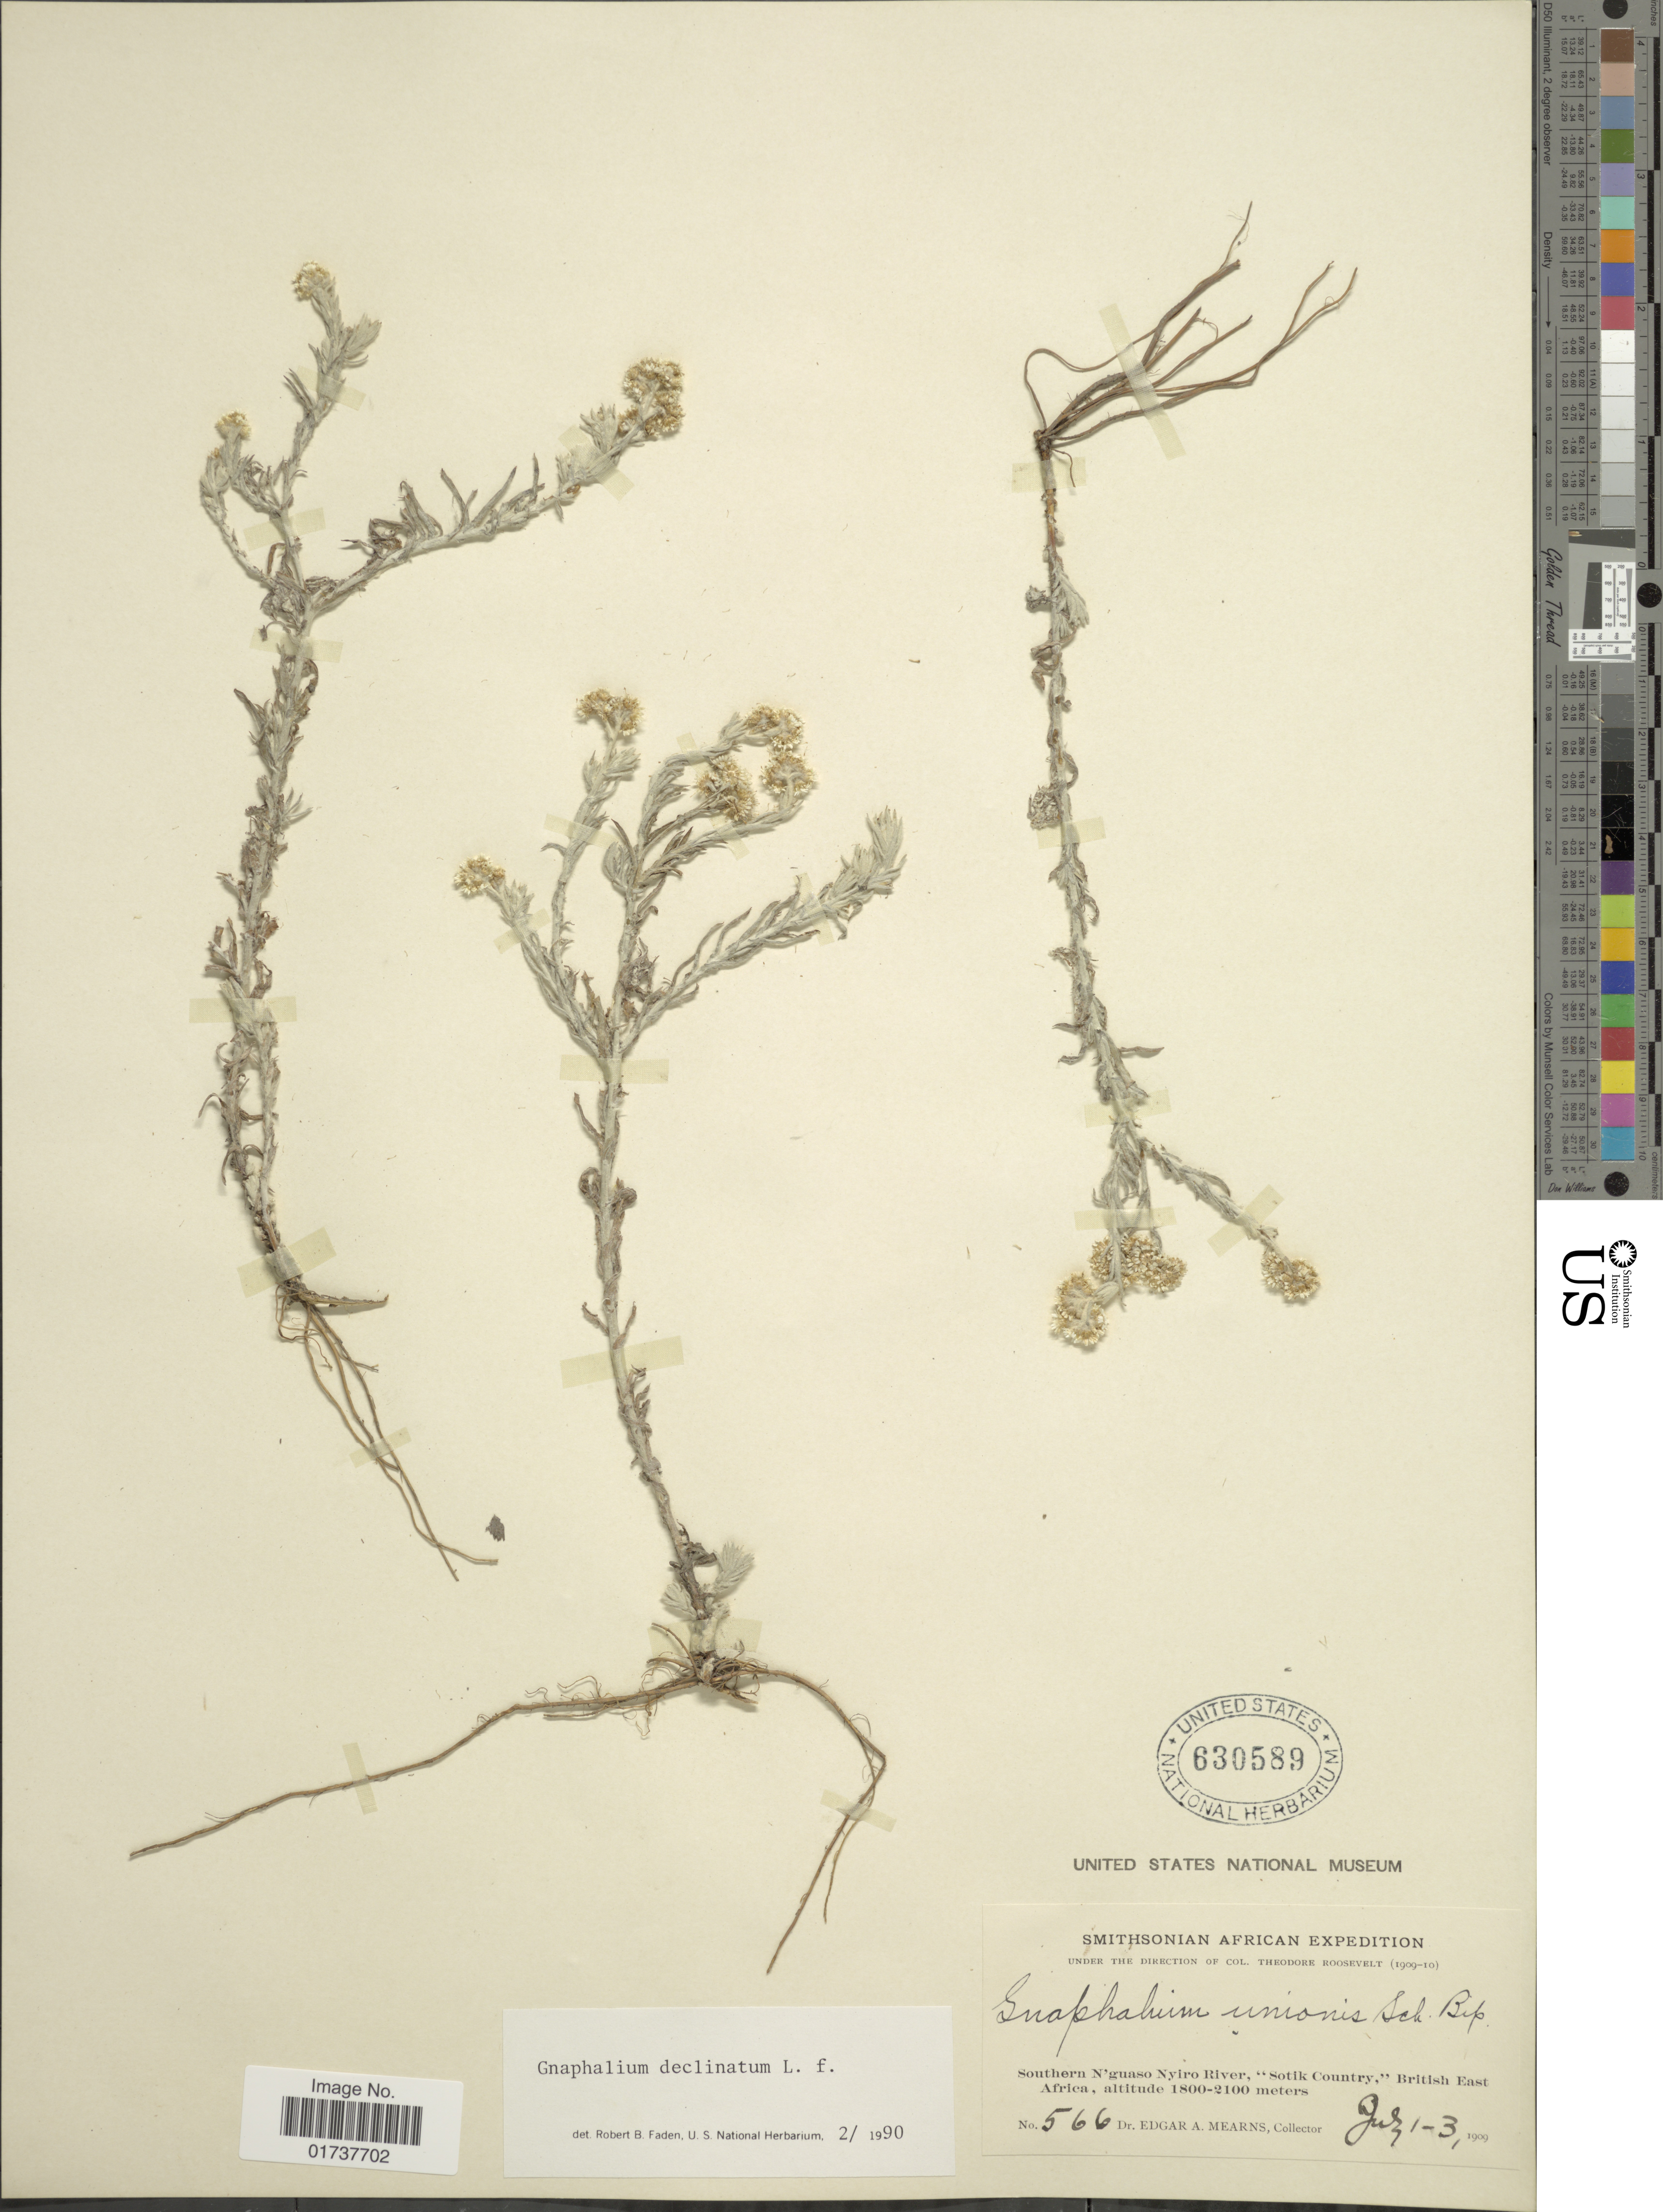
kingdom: Plantae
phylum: Tracheophyta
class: Magnoliopsida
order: Asterales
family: Asteraceae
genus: Gnaphalium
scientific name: Gnaphalium declinatum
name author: L. f.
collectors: E. A. Mearns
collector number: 566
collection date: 1909-07-01/1909-07-03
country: Kenya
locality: Southern N'guaso Nyiro River, "Sotik Country", British East Africa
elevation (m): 1800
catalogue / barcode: US 630589